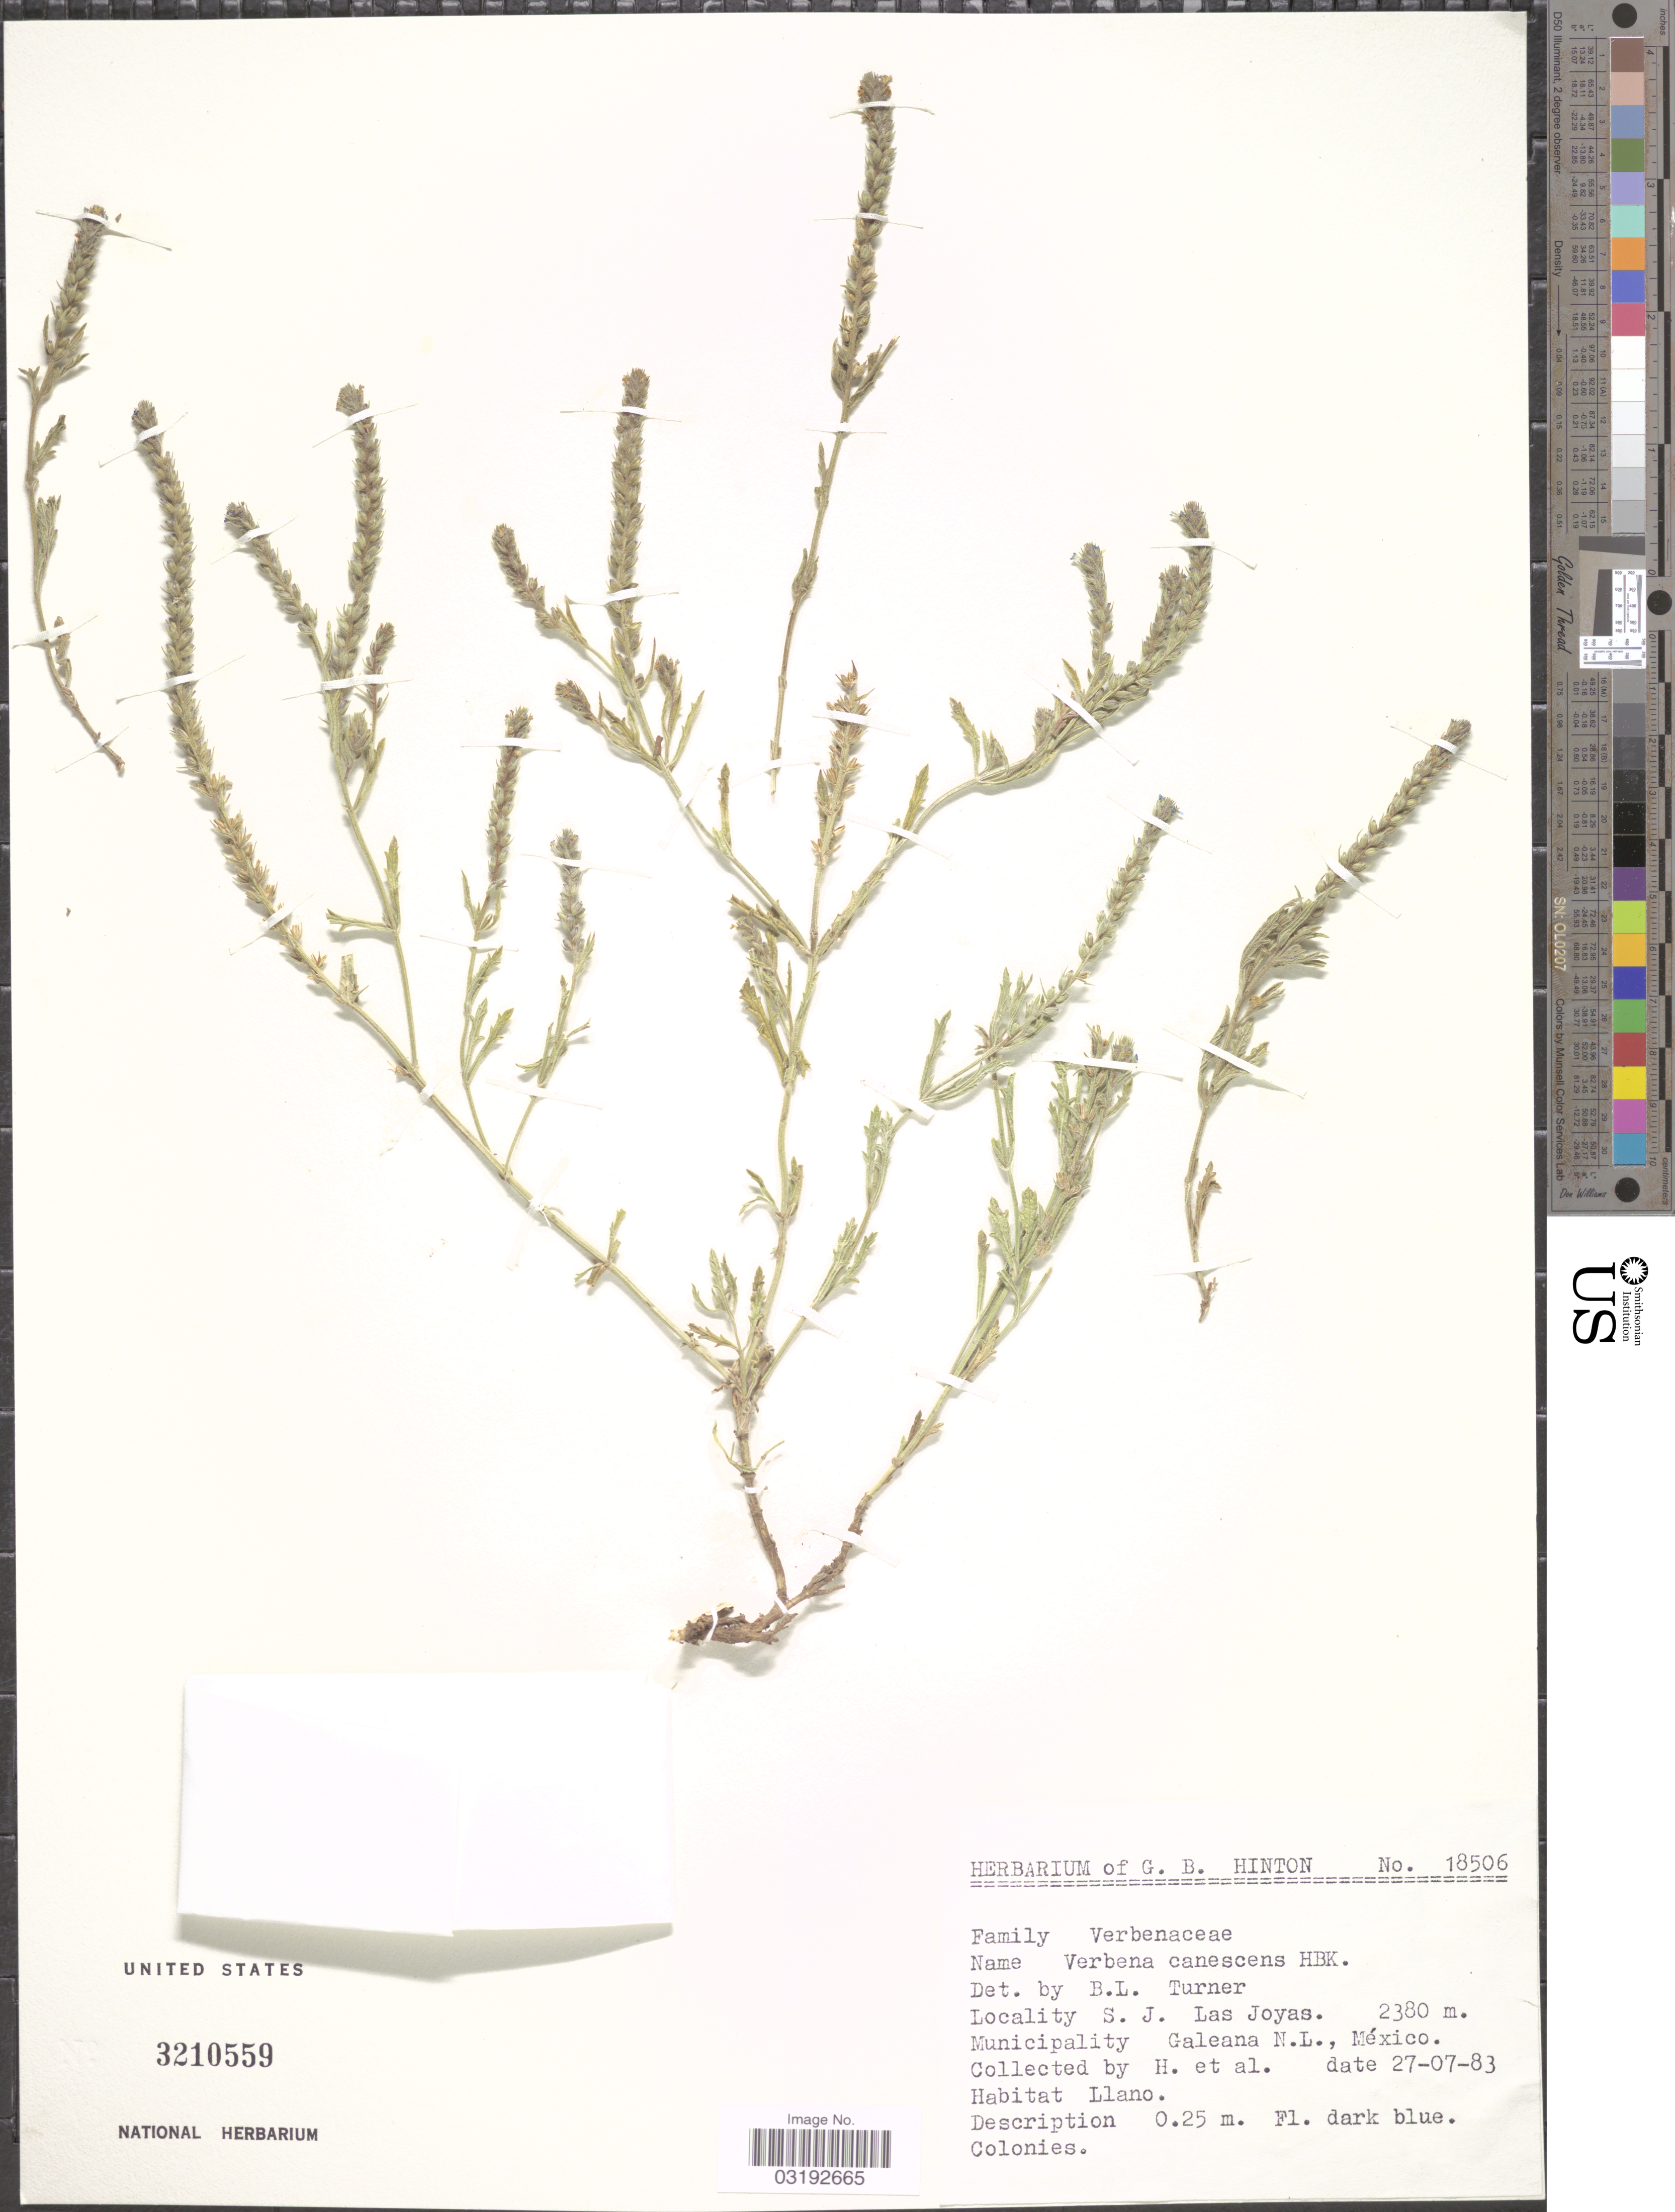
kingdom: Plantae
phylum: Tracheophyta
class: Magnoliopsida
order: Lamiales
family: Verbenaceae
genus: Verbena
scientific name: Verbena canescens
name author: Kunth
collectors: G. B. Hinton & et al.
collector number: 18506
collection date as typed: Transcribed d/m/y: 27/7/83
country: Mexico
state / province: Nuevo León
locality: S.J. Las Joyas. Municipality Galeana N.L.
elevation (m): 2380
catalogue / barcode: US 3210559